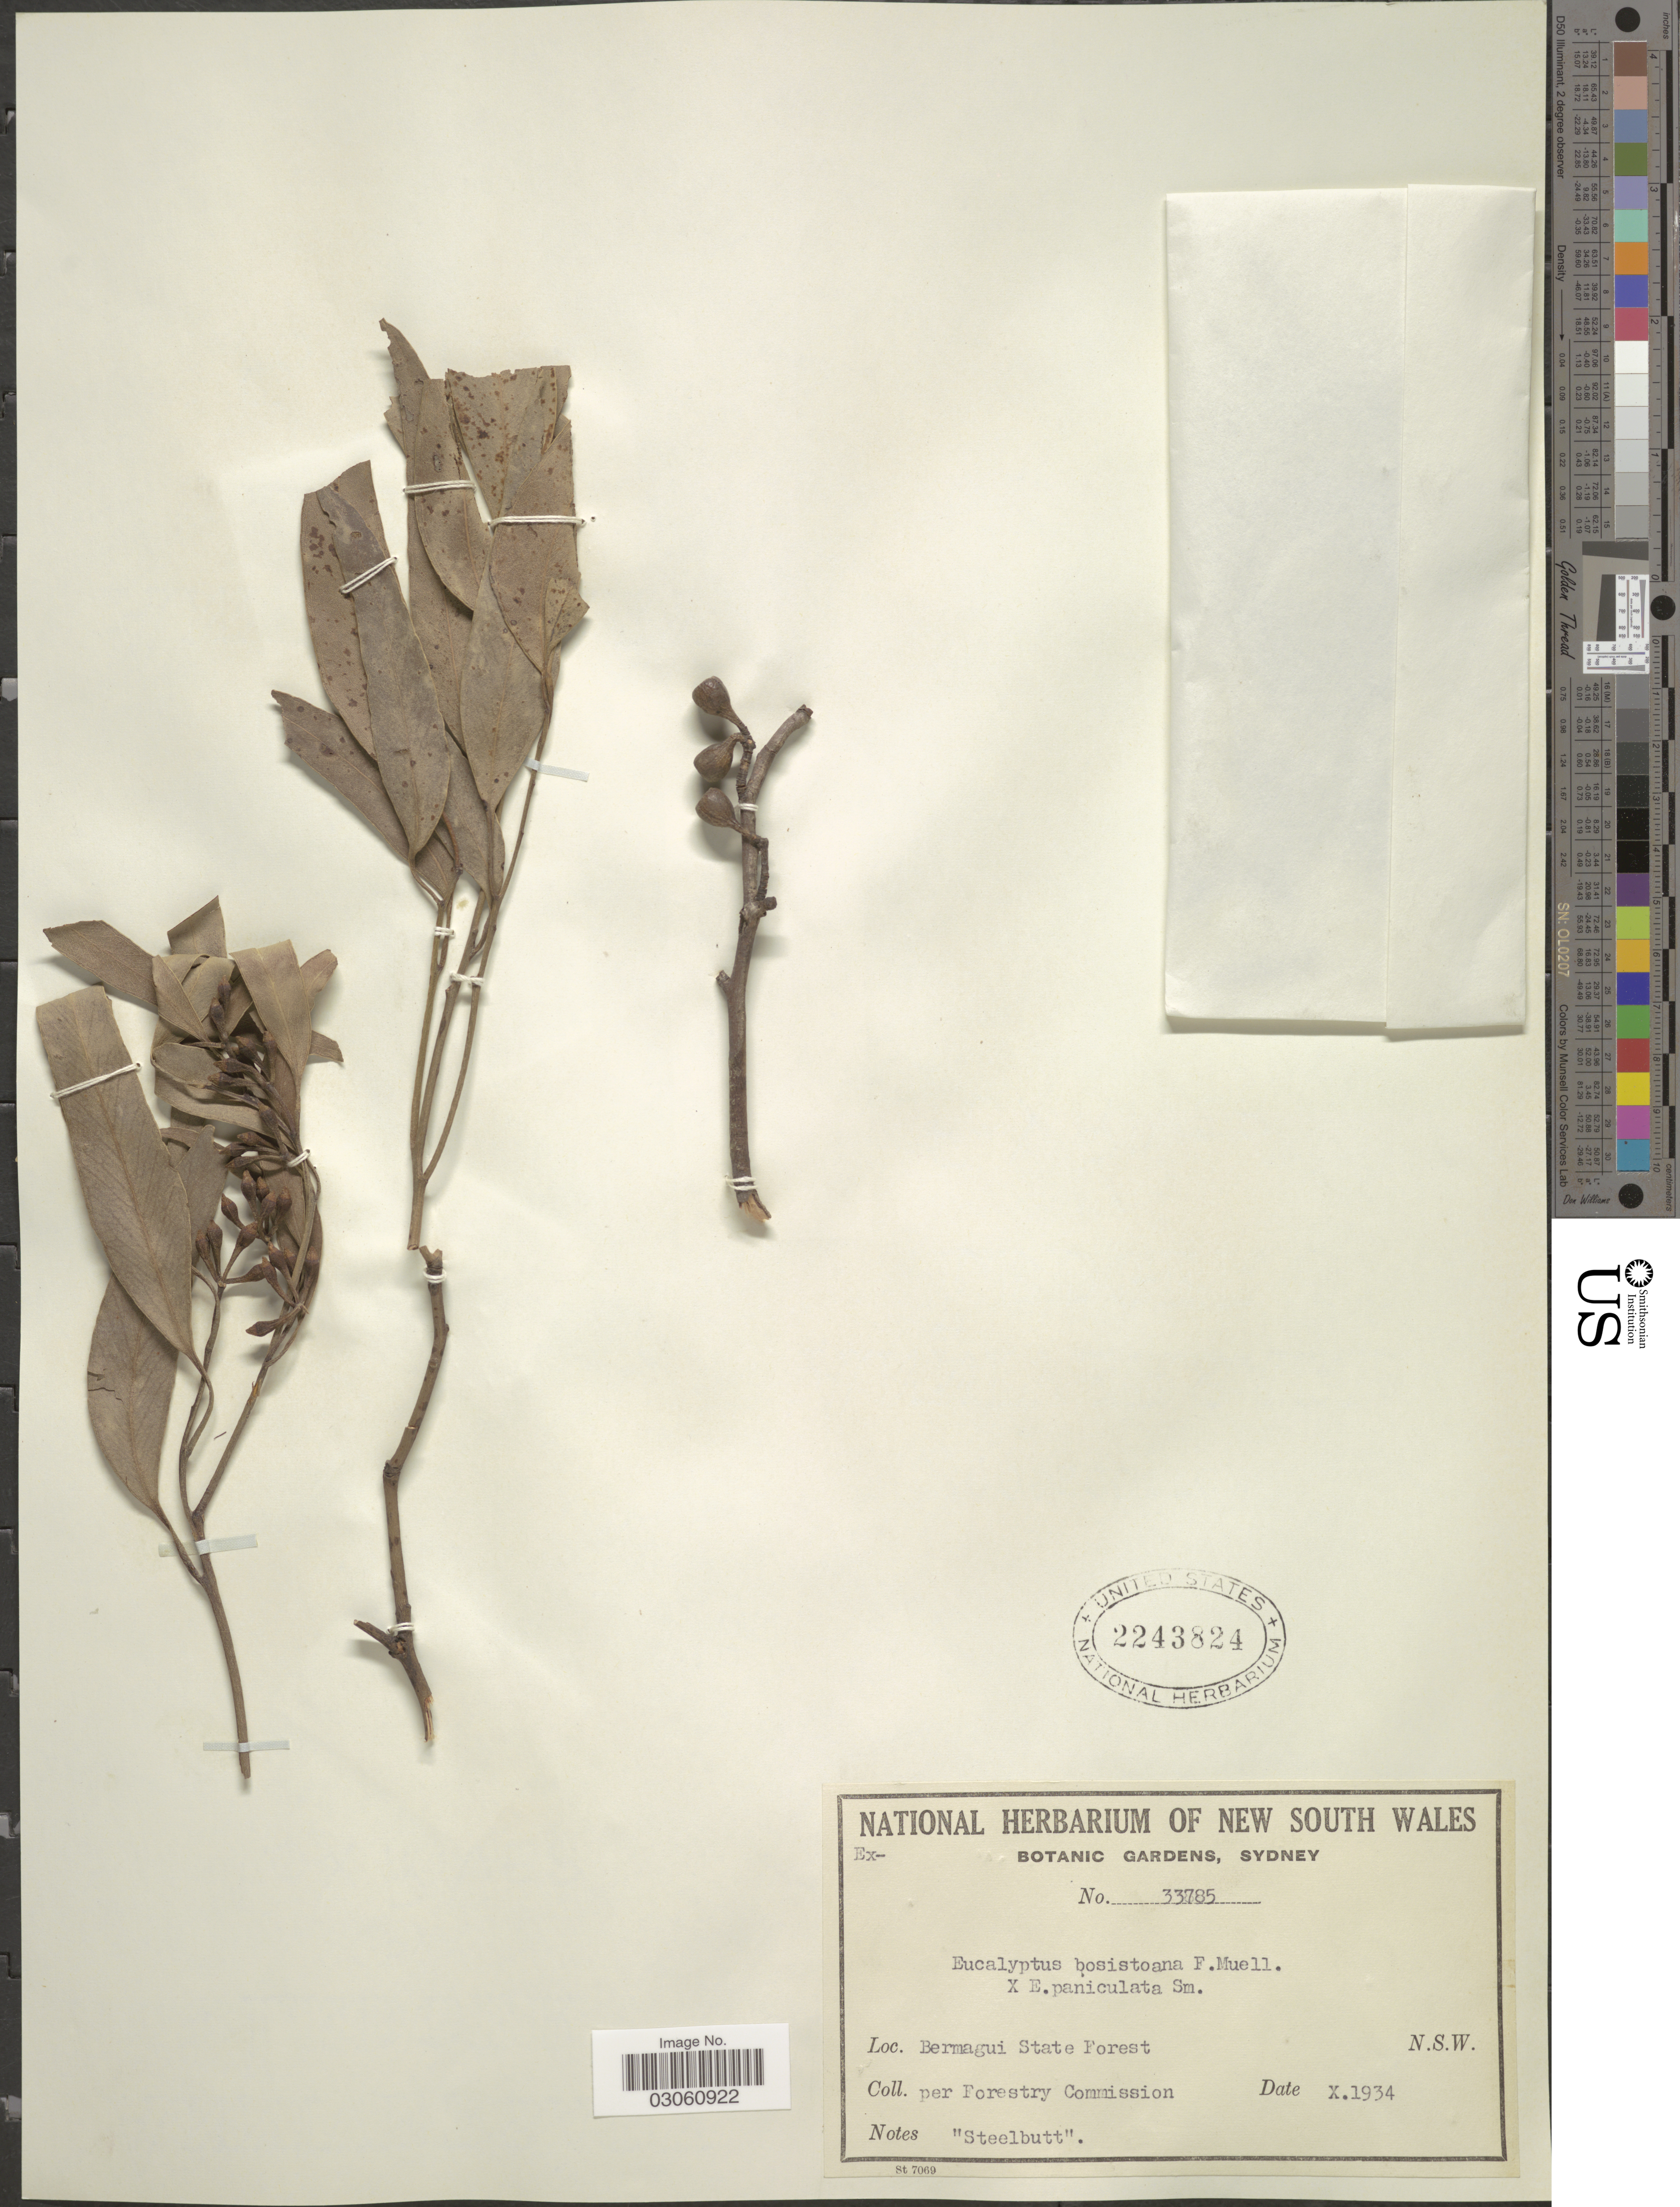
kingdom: Plantae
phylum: Tracheophyta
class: Magnoliopsida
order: Myrtales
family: Myrtaceae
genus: Eucalyptus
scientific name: Eucalyptus bosistoana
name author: F. Muell.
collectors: Forestry Commission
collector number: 33785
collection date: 1934-10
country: Australia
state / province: New South Wales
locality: Bermagui State Forest.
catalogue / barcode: US 2243824